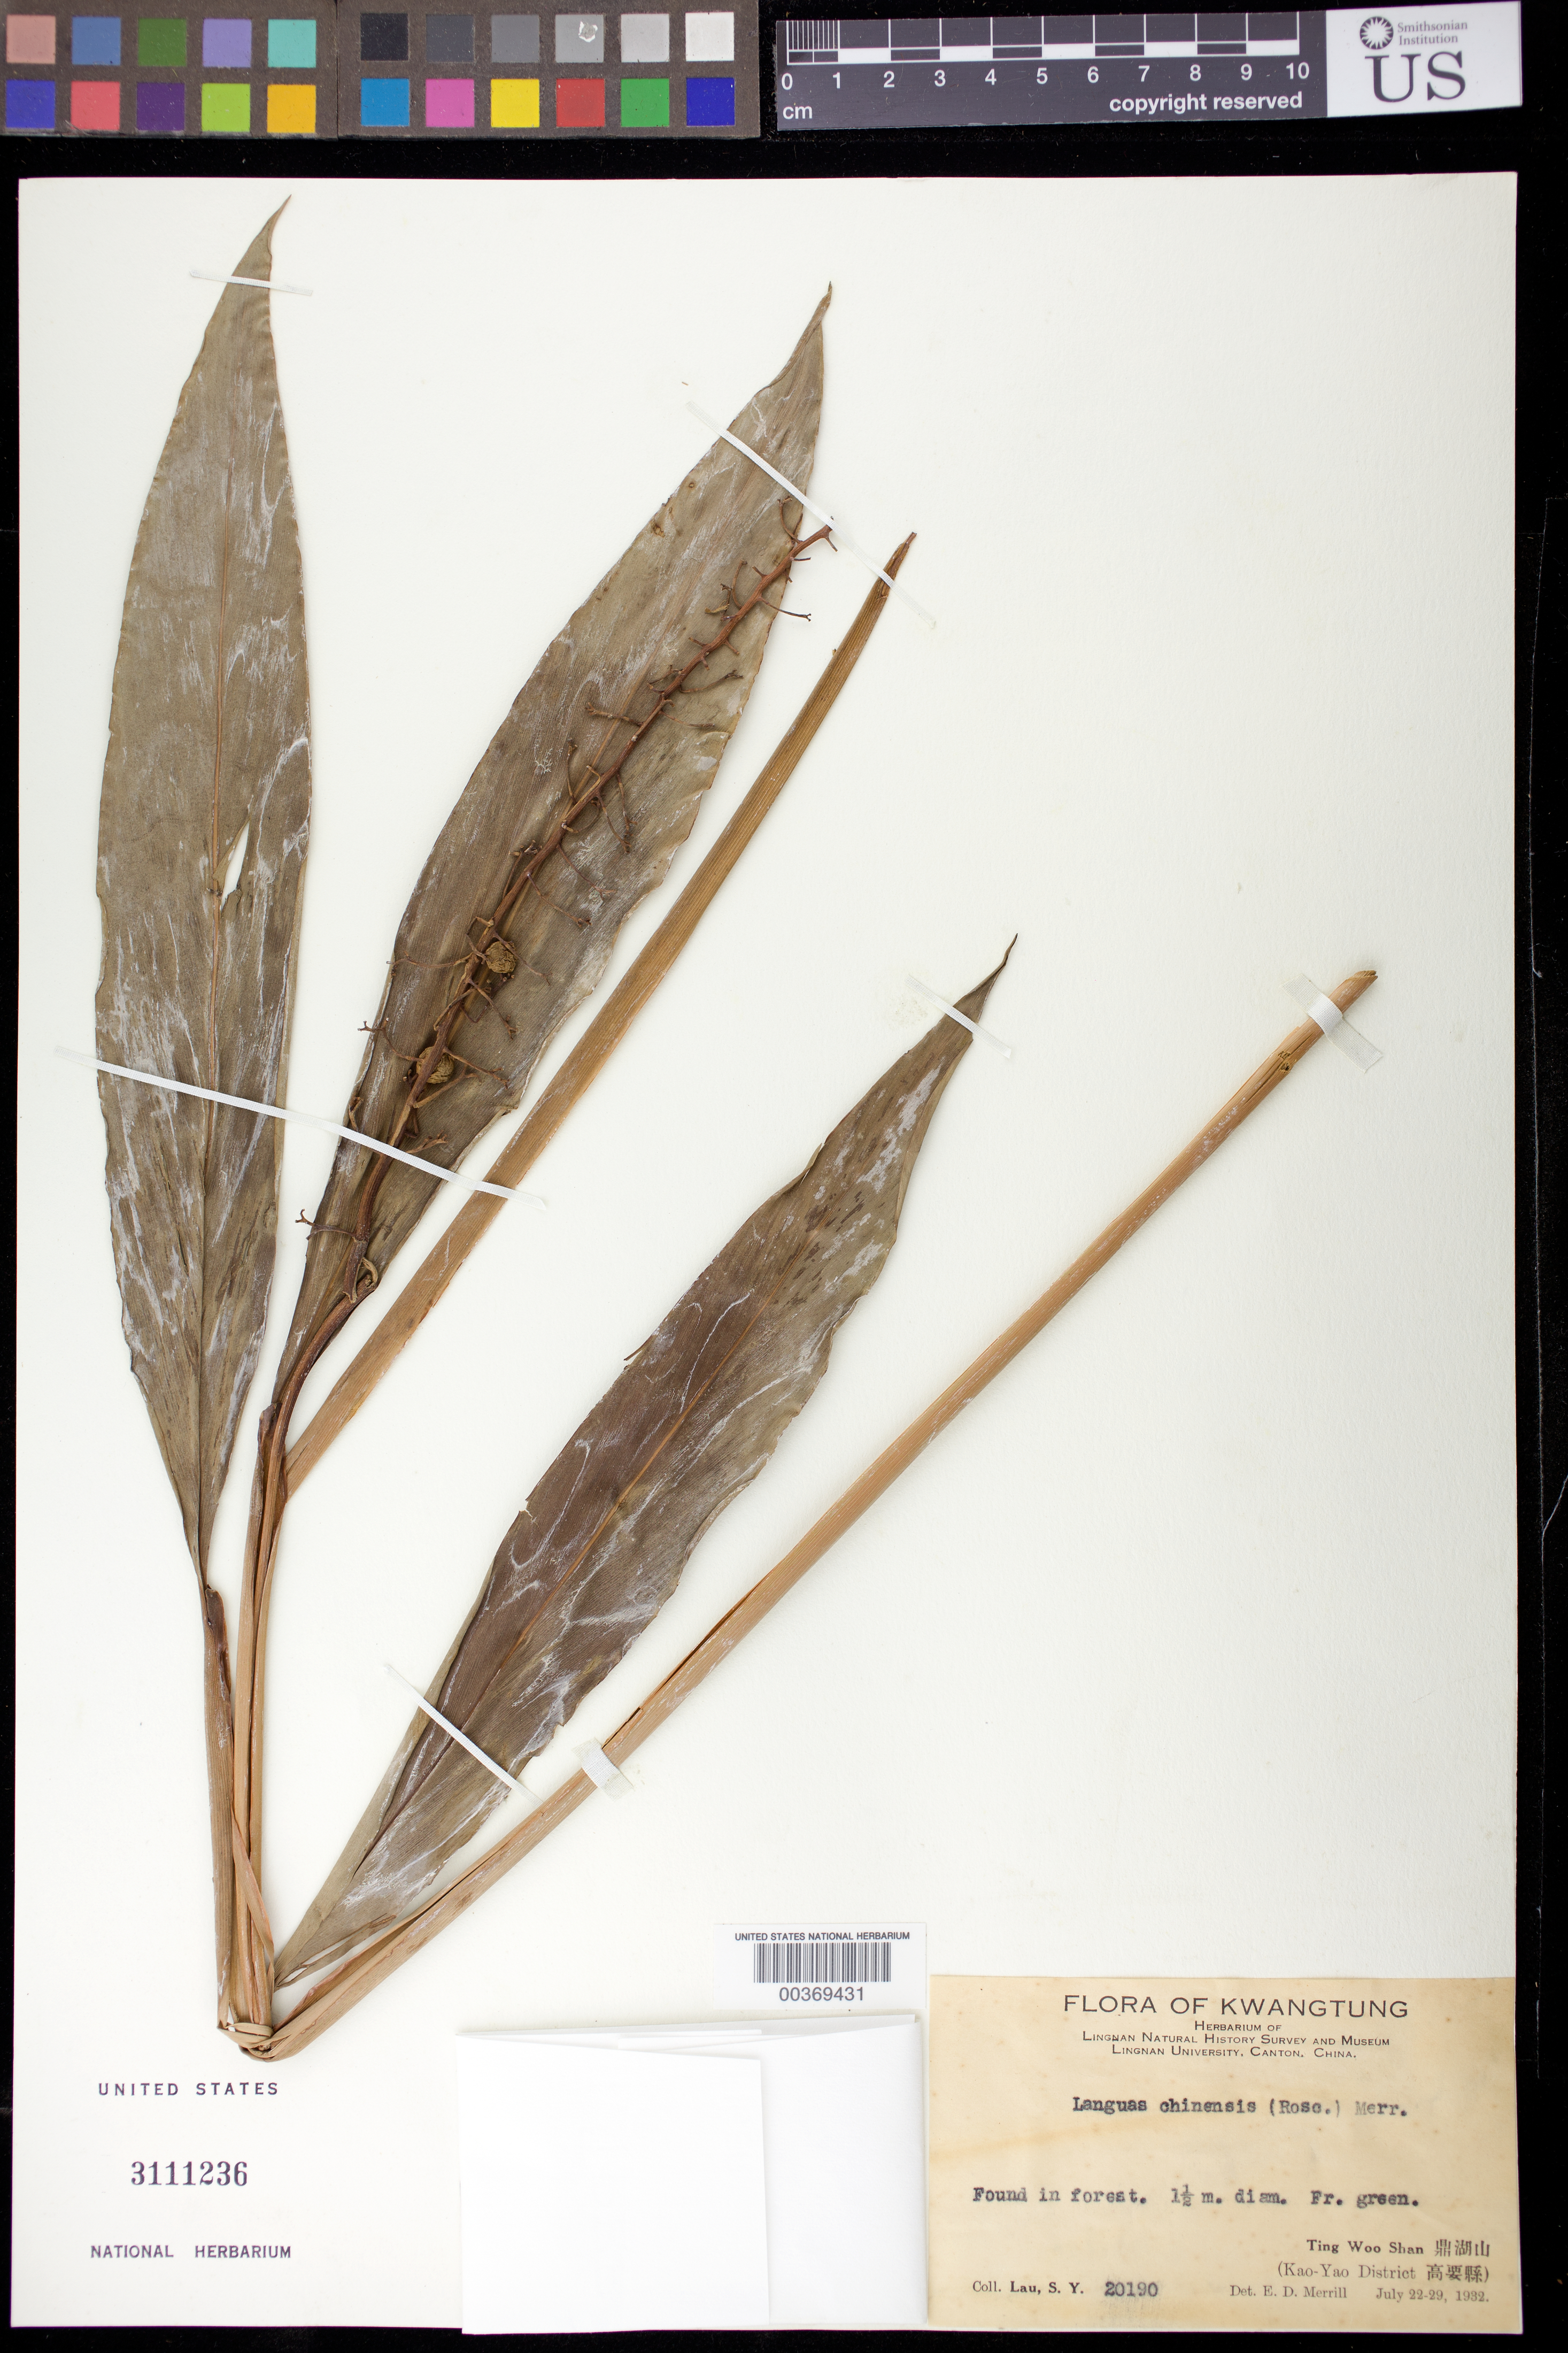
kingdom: Plantae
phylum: Tracheophyta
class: Liliopsida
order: Zingiberales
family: Zingiberaceae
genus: Alpinia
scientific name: Alpinia chinensis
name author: (Retz.) Roscoe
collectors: S. Y. Lau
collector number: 20190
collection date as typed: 22 Jul 1932 to 29 Jul 1932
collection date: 1932-07-22/1932-07-29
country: China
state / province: Guangdong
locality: Flora of kwangtung, ting woo shan, (kao-yao dist)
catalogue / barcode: US 3111236